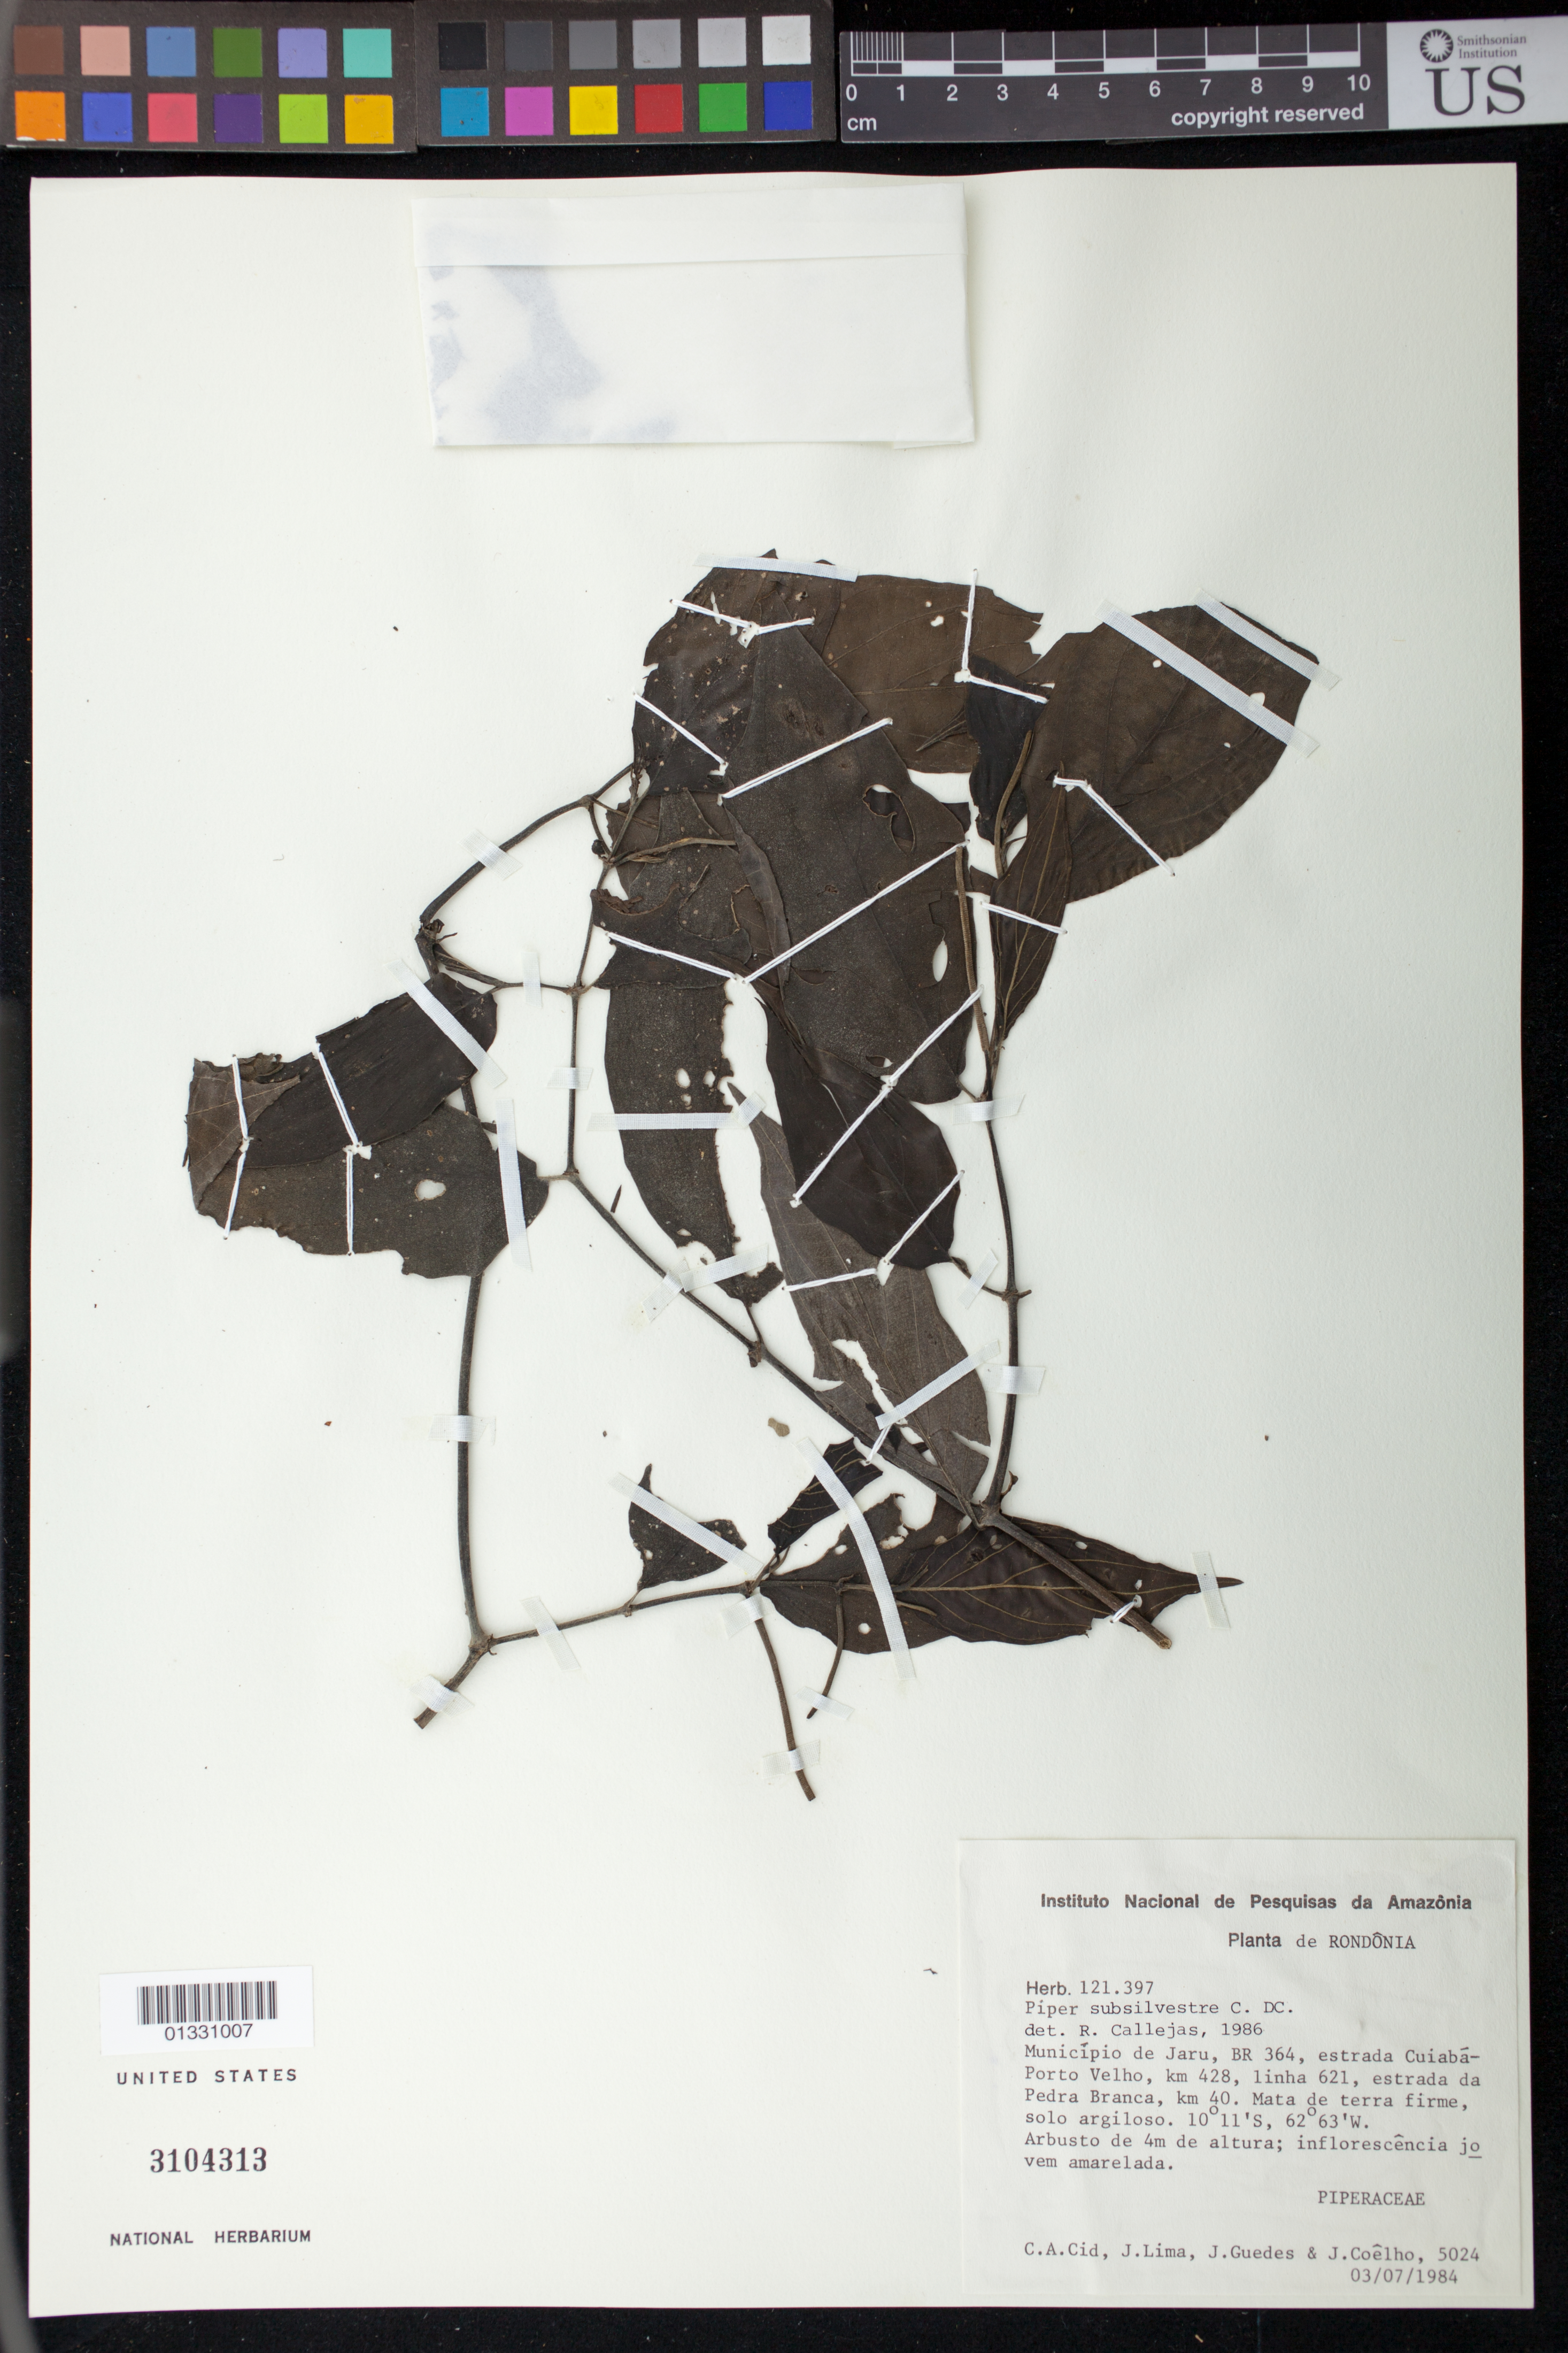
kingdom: Plantae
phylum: Tracheophyta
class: Magnoliopsida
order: Piperales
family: Piperaceae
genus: Piper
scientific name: Piper subsilvestre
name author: C. DC.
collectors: C. A. Cid Ferreira, J. Lima, J. Guedes & J. Coelho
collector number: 5024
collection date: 1984-07-03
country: Brazil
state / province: Rondônia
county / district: Jaru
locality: BR 364, estrada Cuiabá-Porto Velho, Km 428, linha 621, estrada da Pedra Branca, Km 40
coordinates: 10 11 S, 62 63 W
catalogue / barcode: US 3104313